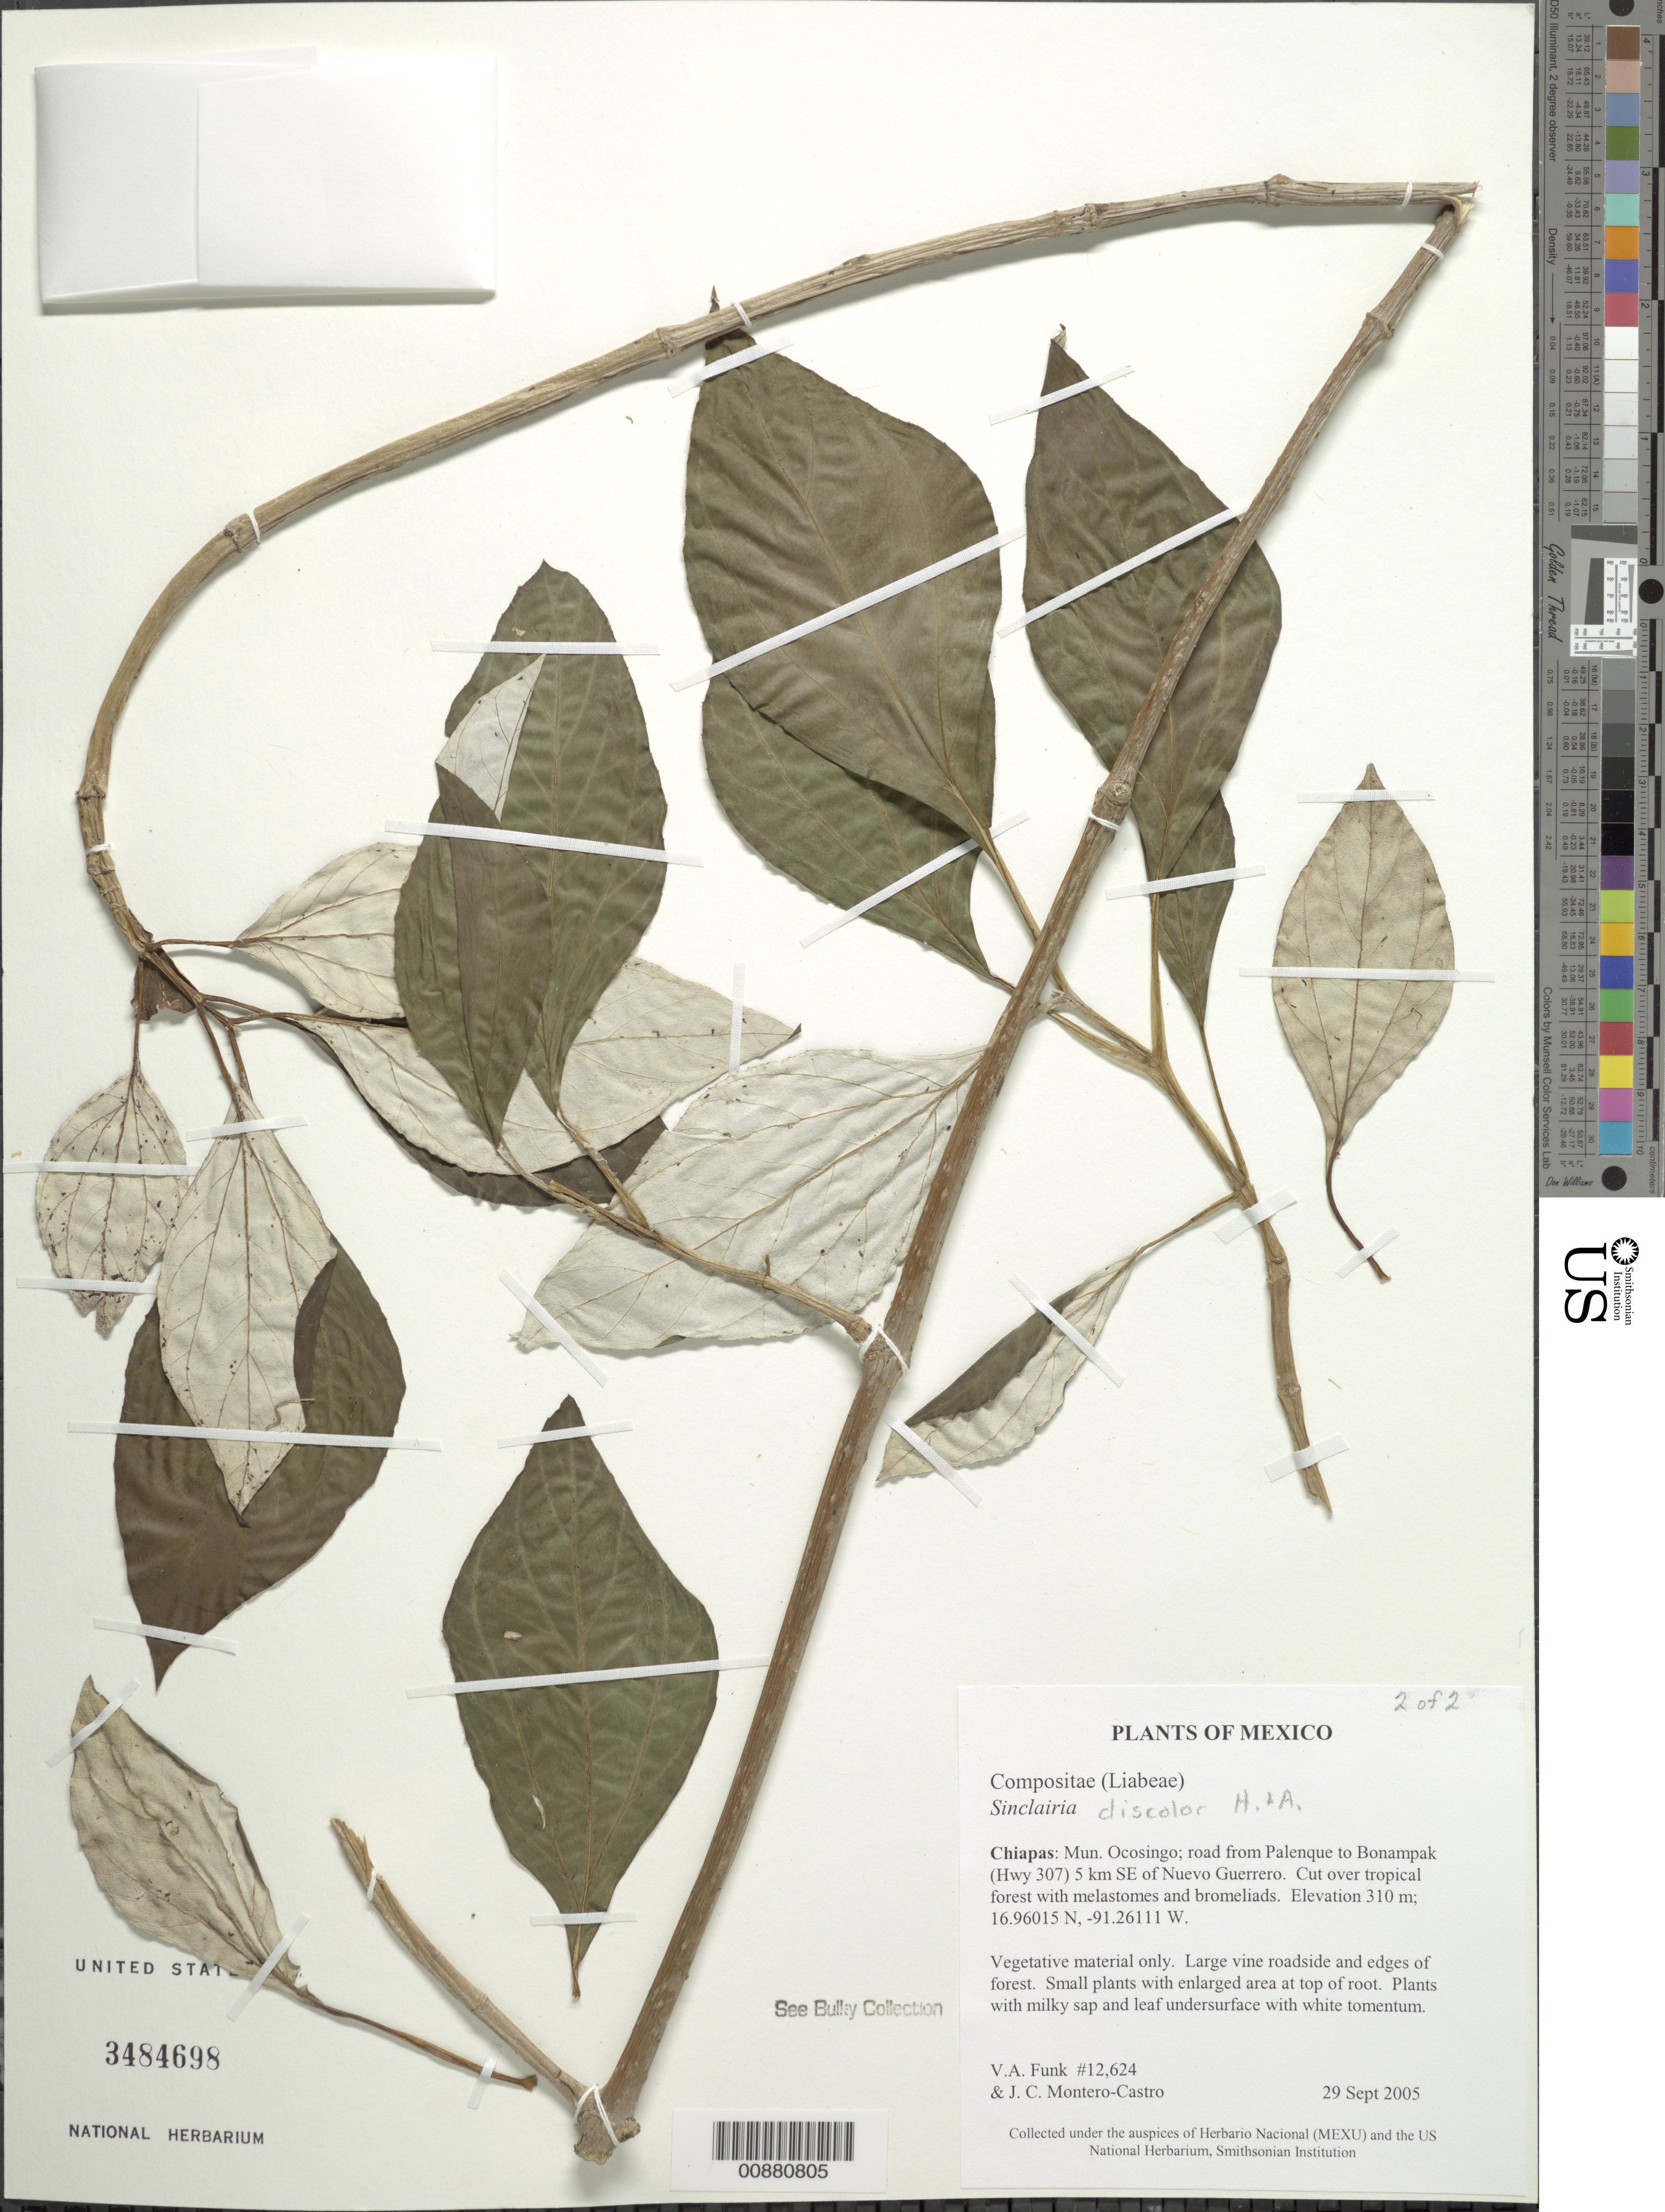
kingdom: Plantae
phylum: Tracheophyta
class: Magnoliopsida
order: Asterales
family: Asteraceae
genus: Sinclairia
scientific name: Sinclairia discolor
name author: Hook. & Arn.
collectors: V. Funk & J. Montero-Castro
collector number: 12624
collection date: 2005-09-29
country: Mexico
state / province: Chiapas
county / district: Ocosingo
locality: Road from Palenque to Bonampak (Hwy 307) 5 km SE of Nuevo Guerrero.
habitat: Cut over tropical forest with Melastomes and Bromeliads; roadsides and edges of forest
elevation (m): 310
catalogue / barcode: US 3484698